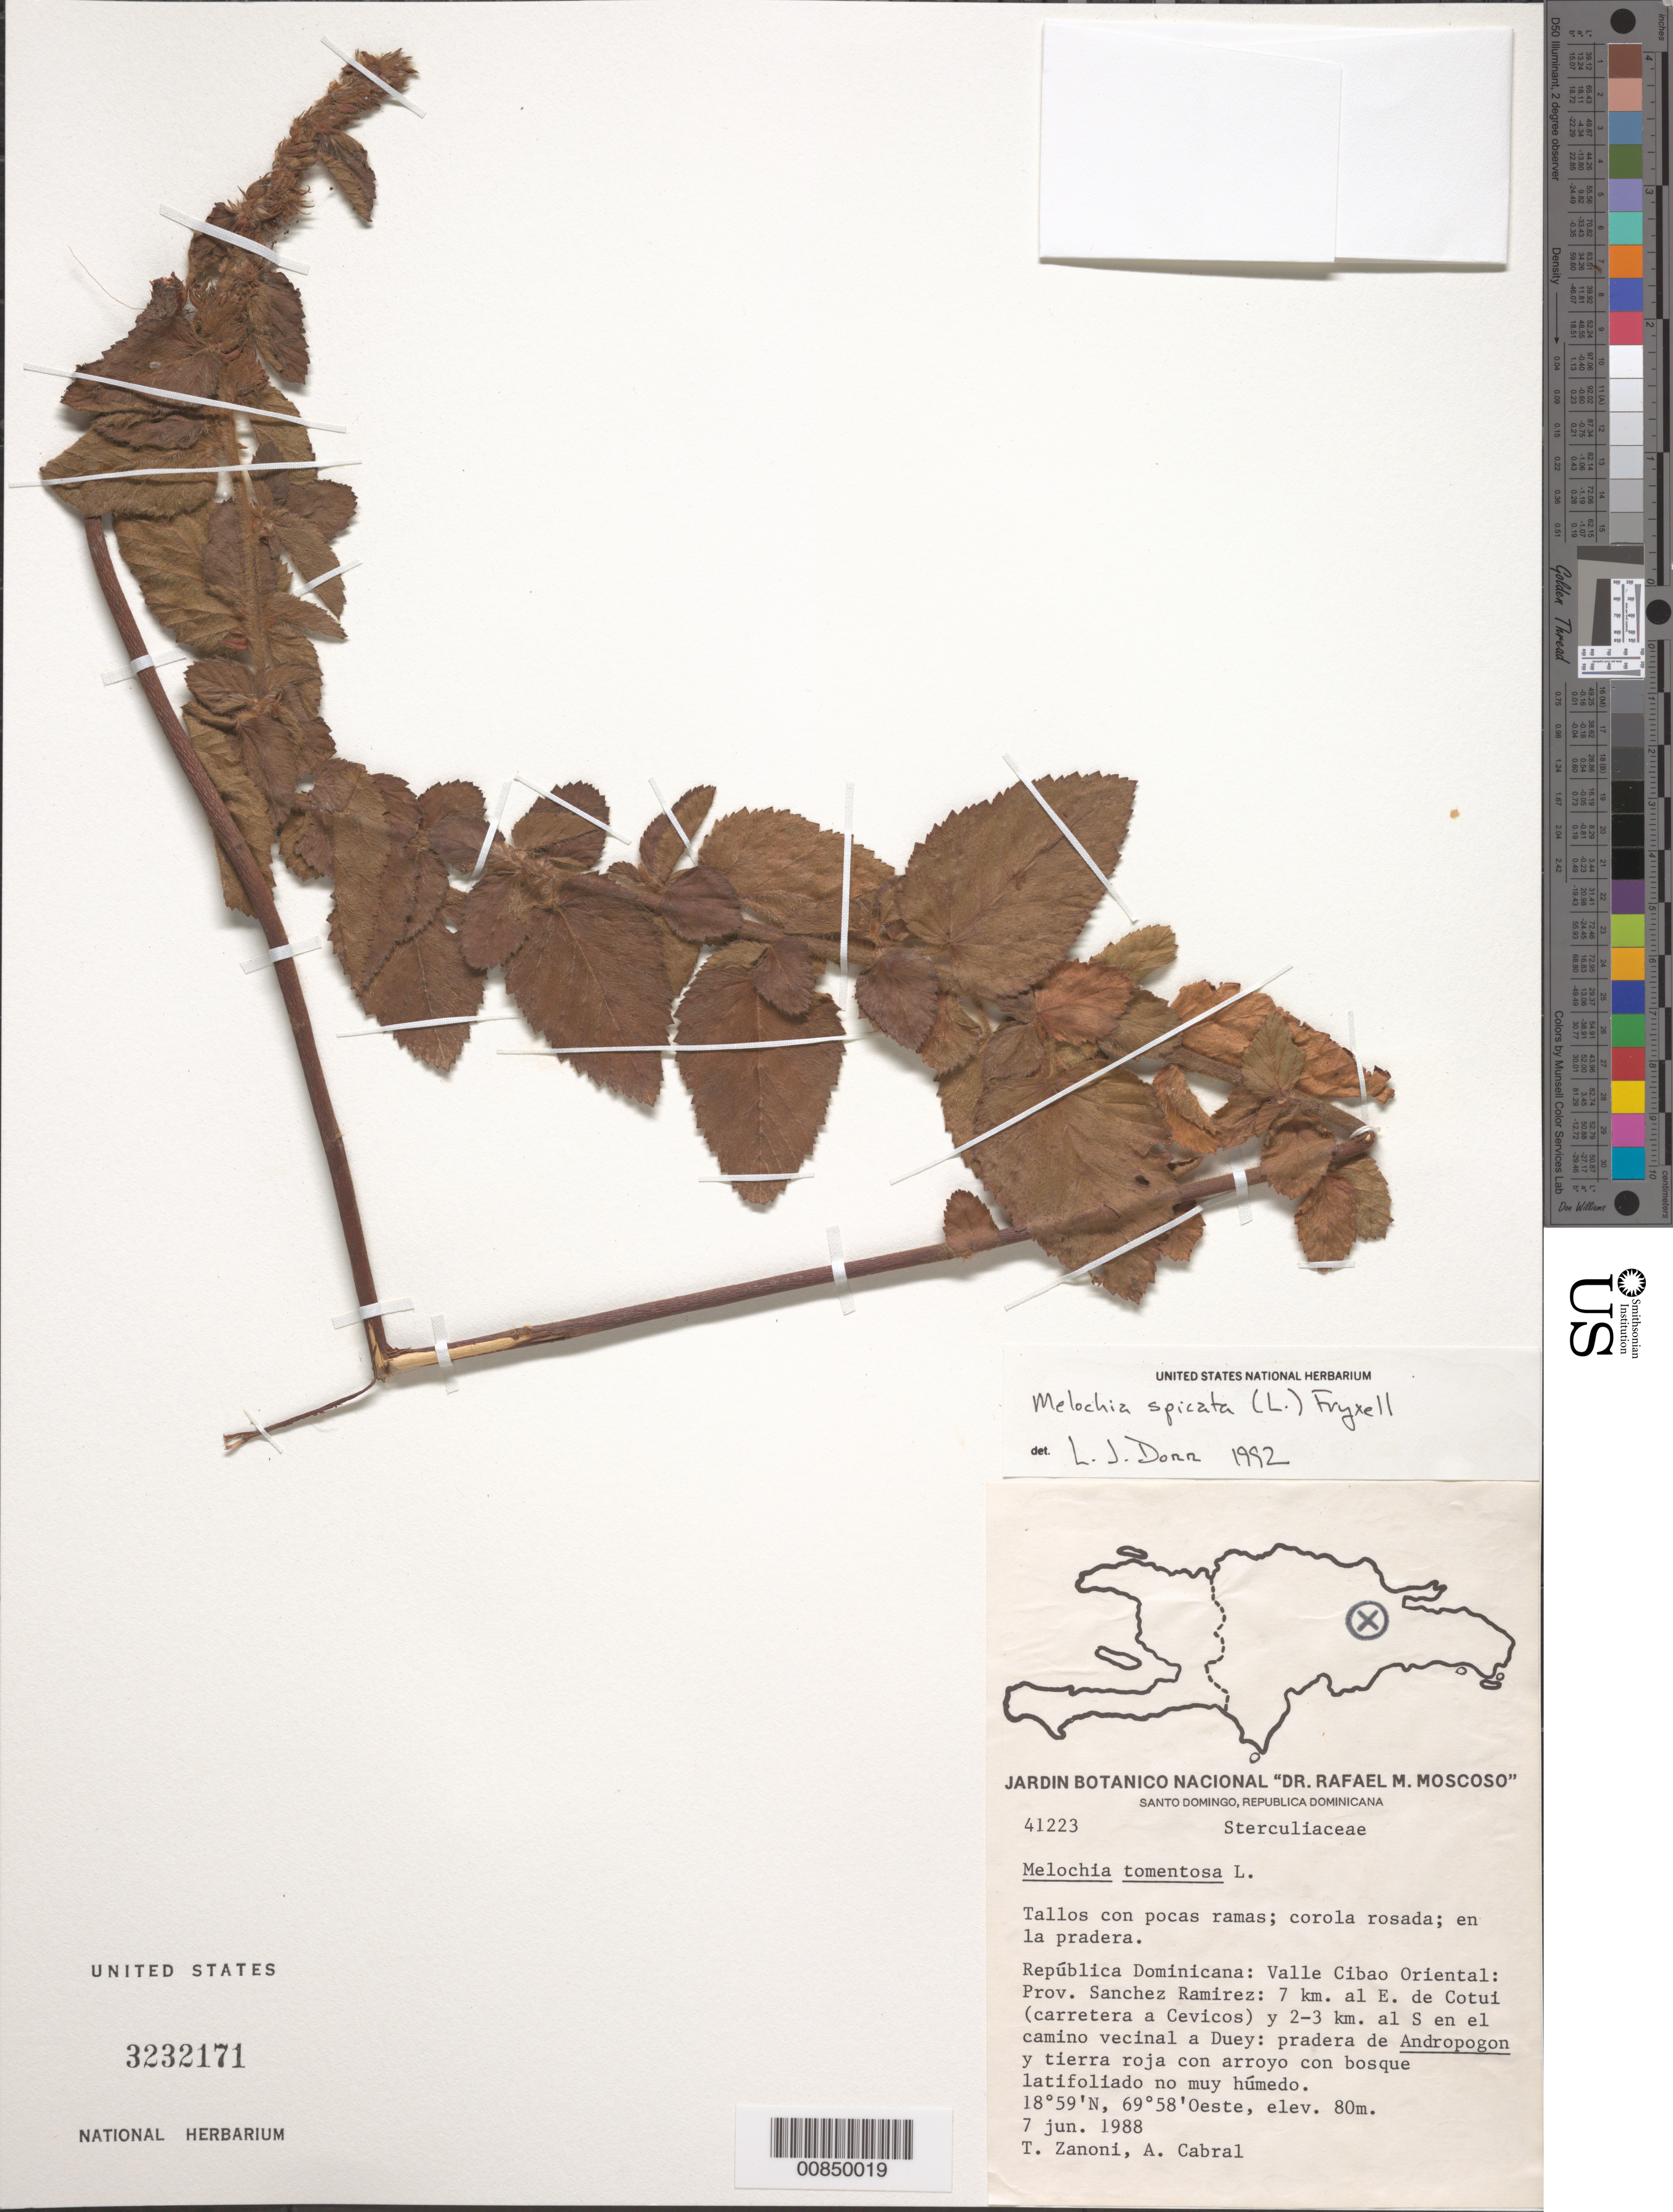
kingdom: Plantae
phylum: Tracheophyta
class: Magnoliopsida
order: Malvales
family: Malvaceae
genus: Melochia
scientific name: Melochia spicata var. spicata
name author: (L.) Fryxell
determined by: Dorr, L. J., (BOT), Smithsonian Institution - National Museum of Natural History (UNITED STATES)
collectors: T. A. Zanoni & A. Cabral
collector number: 41223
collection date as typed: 07 Jun 1988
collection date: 1988-06-07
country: Dominican Republic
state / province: Sanchez Ramirez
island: Hispaniola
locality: Valle Cibao Oriental, 7 km. al E de Cotui (carretera a Cevicos) y 2-3 km. al S en el camino vecinal a Duey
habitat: En la pradera de Andropogon y tierra rojo con arroyo con bosque latifoliado no muy húmedo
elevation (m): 80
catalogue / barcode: US 3232171